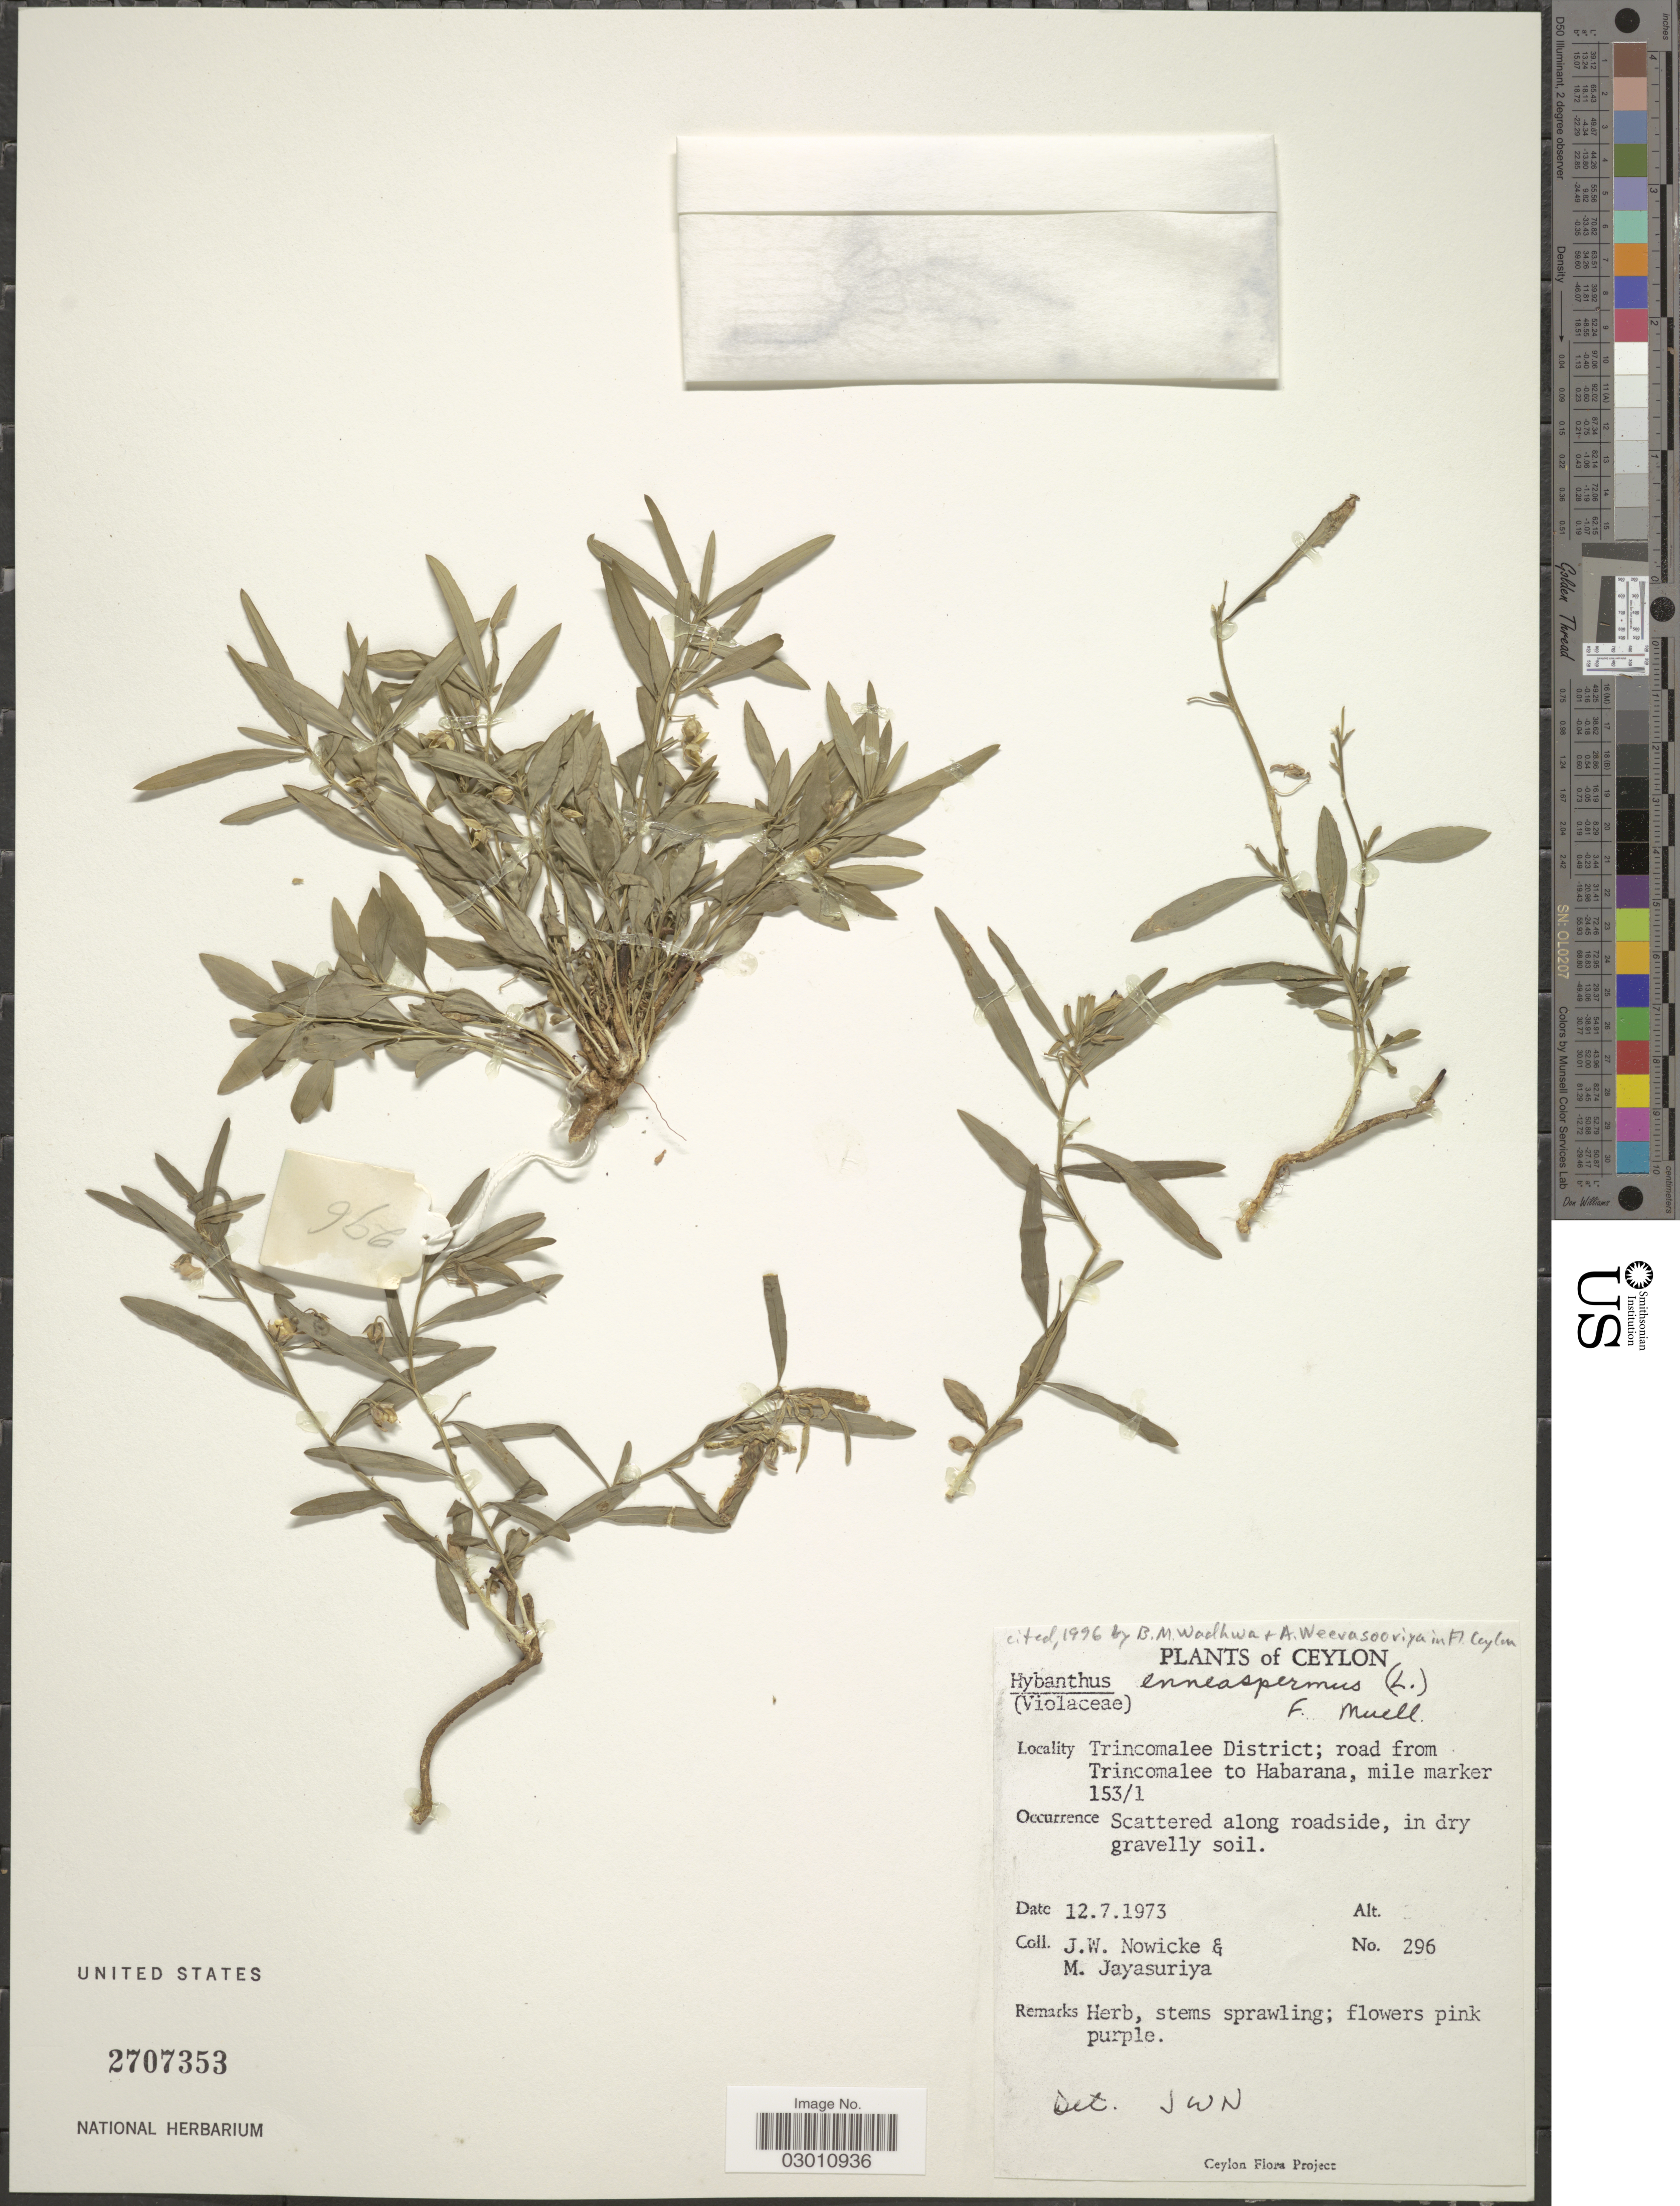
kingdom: Plantae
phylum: Tracheophyta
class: Magnoliopsida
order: Malpighiales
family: Violaceae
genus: Pigea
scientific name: Pigea enneasperma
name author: (L.) P.I. Forst.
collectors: J. W. Nowicke & M. Jayasuriya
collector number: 296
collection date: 1973-07-12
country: Sri Lanka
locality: Ceylon. Trincomalee District; road from Trincomalee to Habarana, mile marker 153/1.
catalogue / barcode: US 2707353